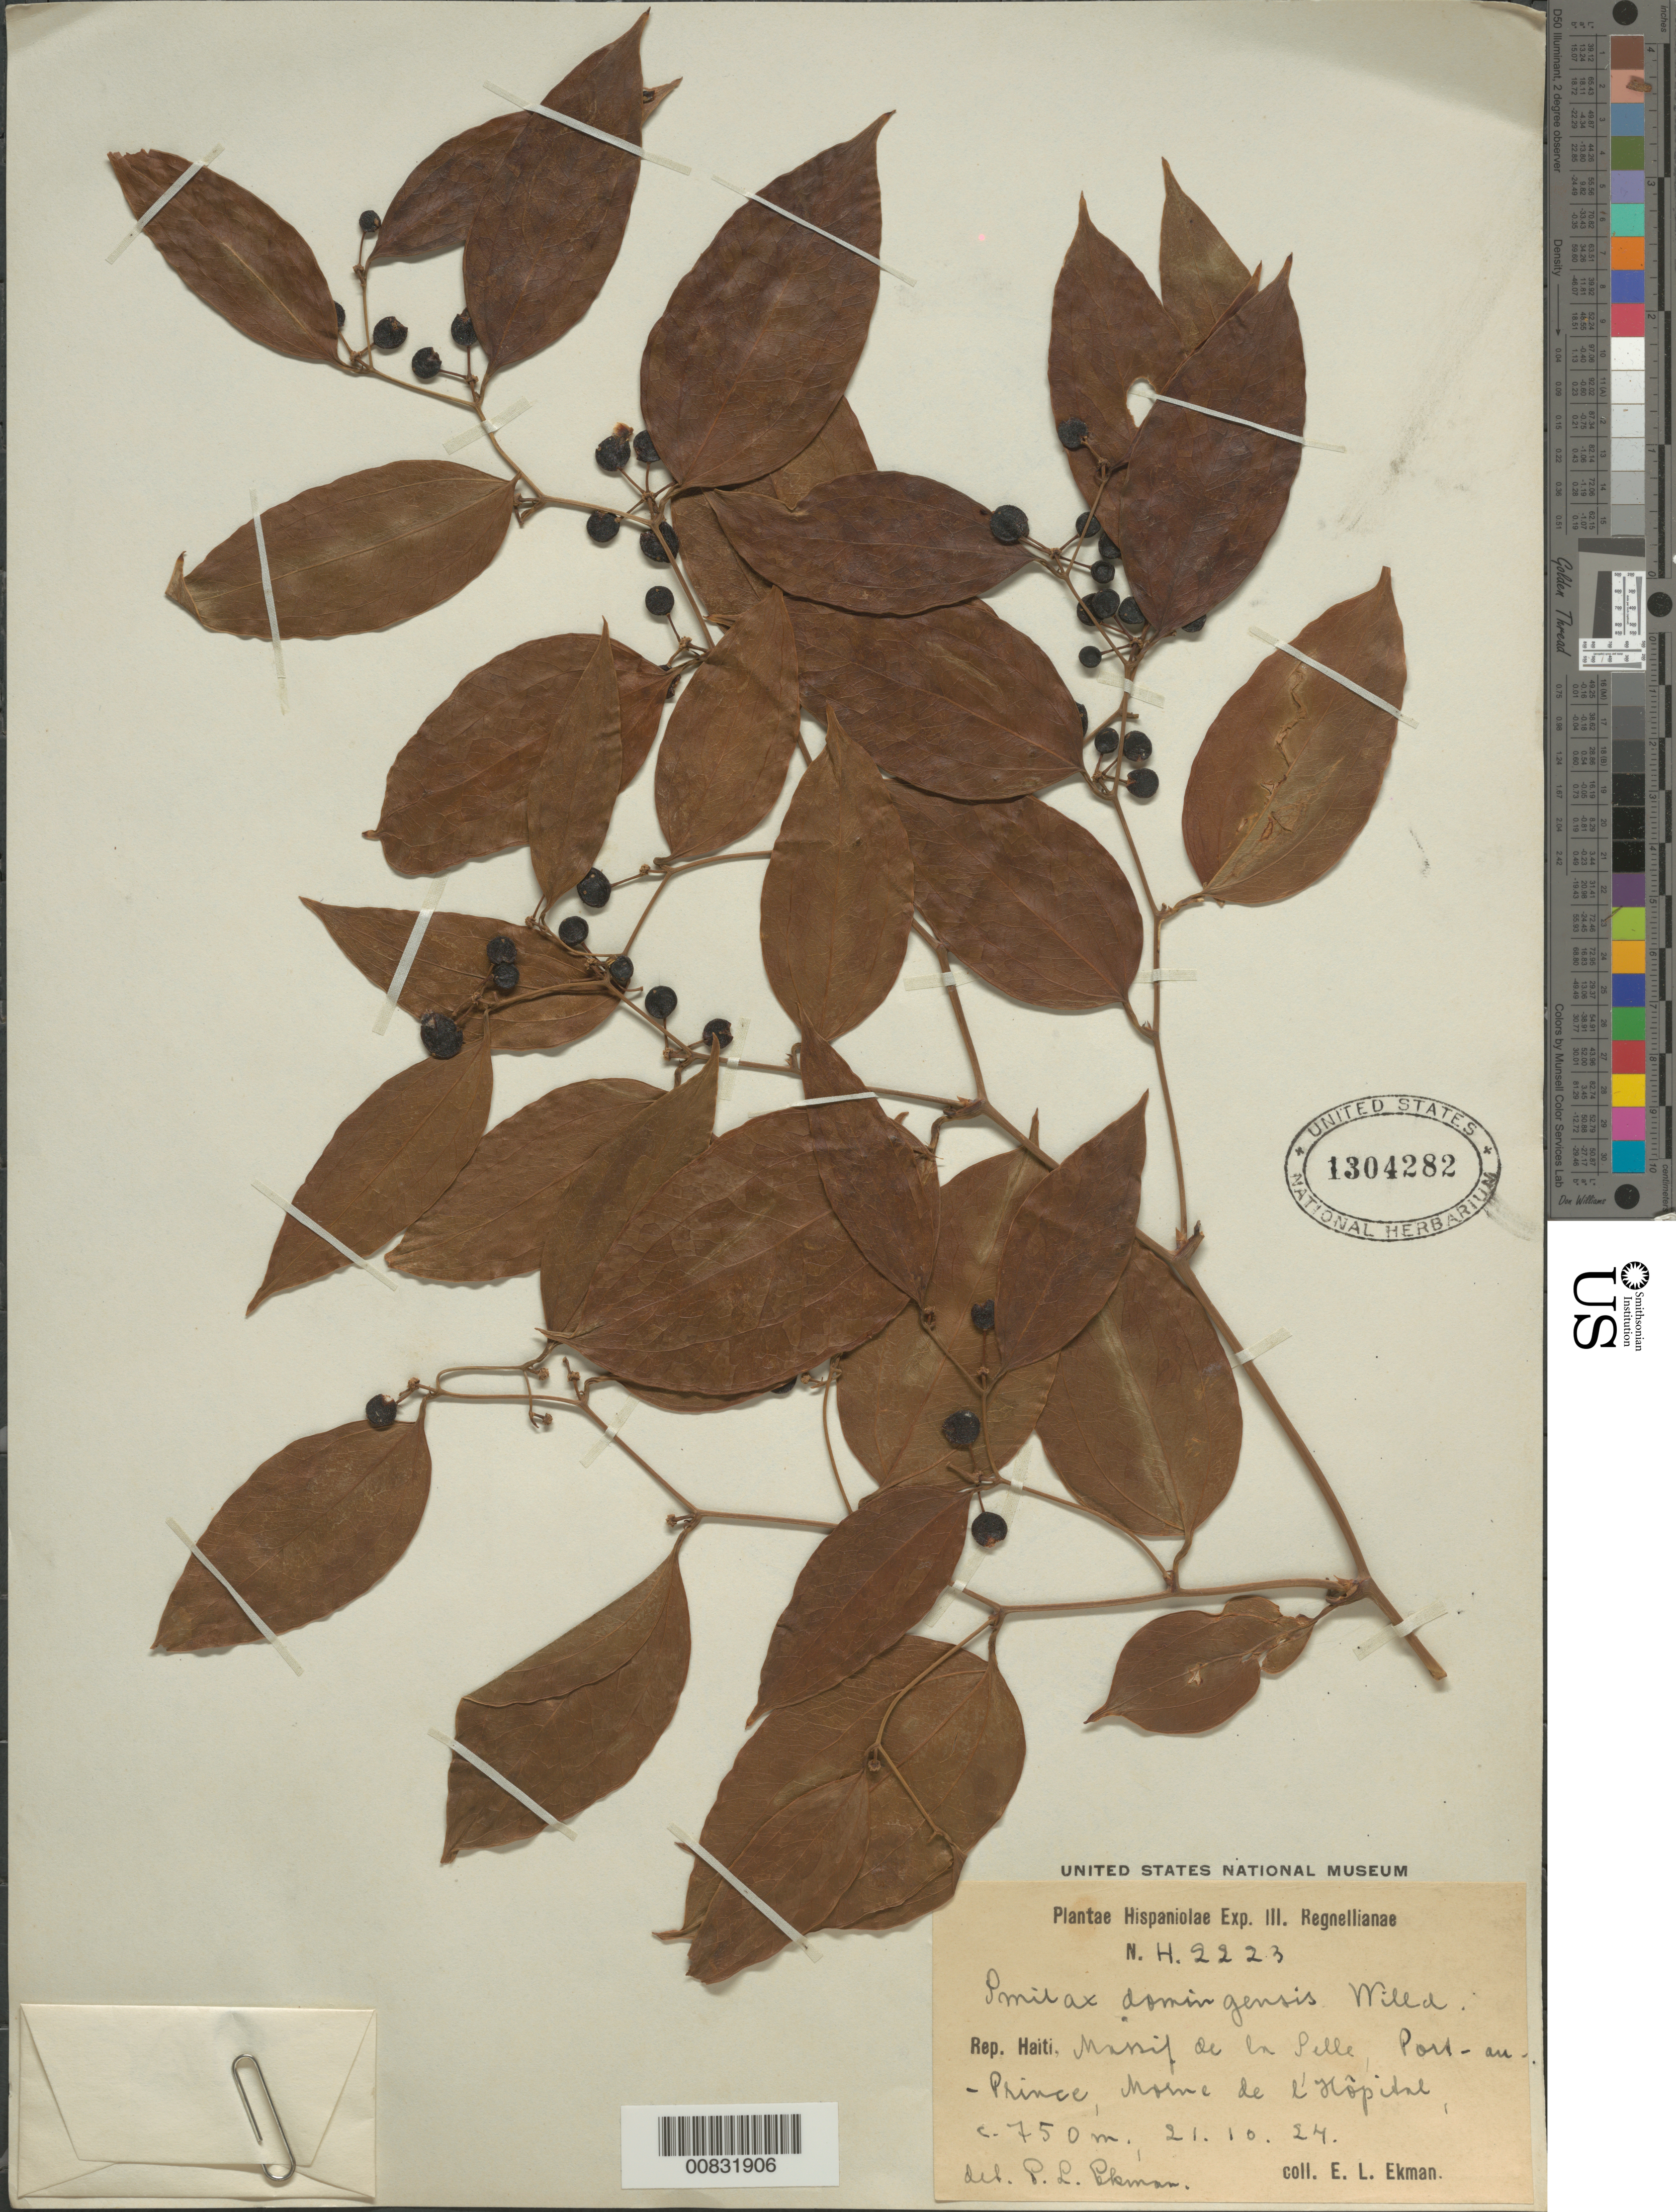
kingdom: Plantae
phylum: Tracheophyta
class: Liliopsida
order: Liliales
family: Smilacaceae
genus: Smilax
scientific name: Smilax domingensis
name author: Willd.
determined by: Ekman, E. L.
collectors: E. L. Ekman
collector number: H 2223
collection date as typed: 21 Oct 1924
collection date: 1924-10-21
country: Haiti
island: Hispaniola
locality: Massif de la Selle, Port-au-Prince, M. de L'Hôpital.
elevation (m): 750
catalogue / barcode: US 1304282